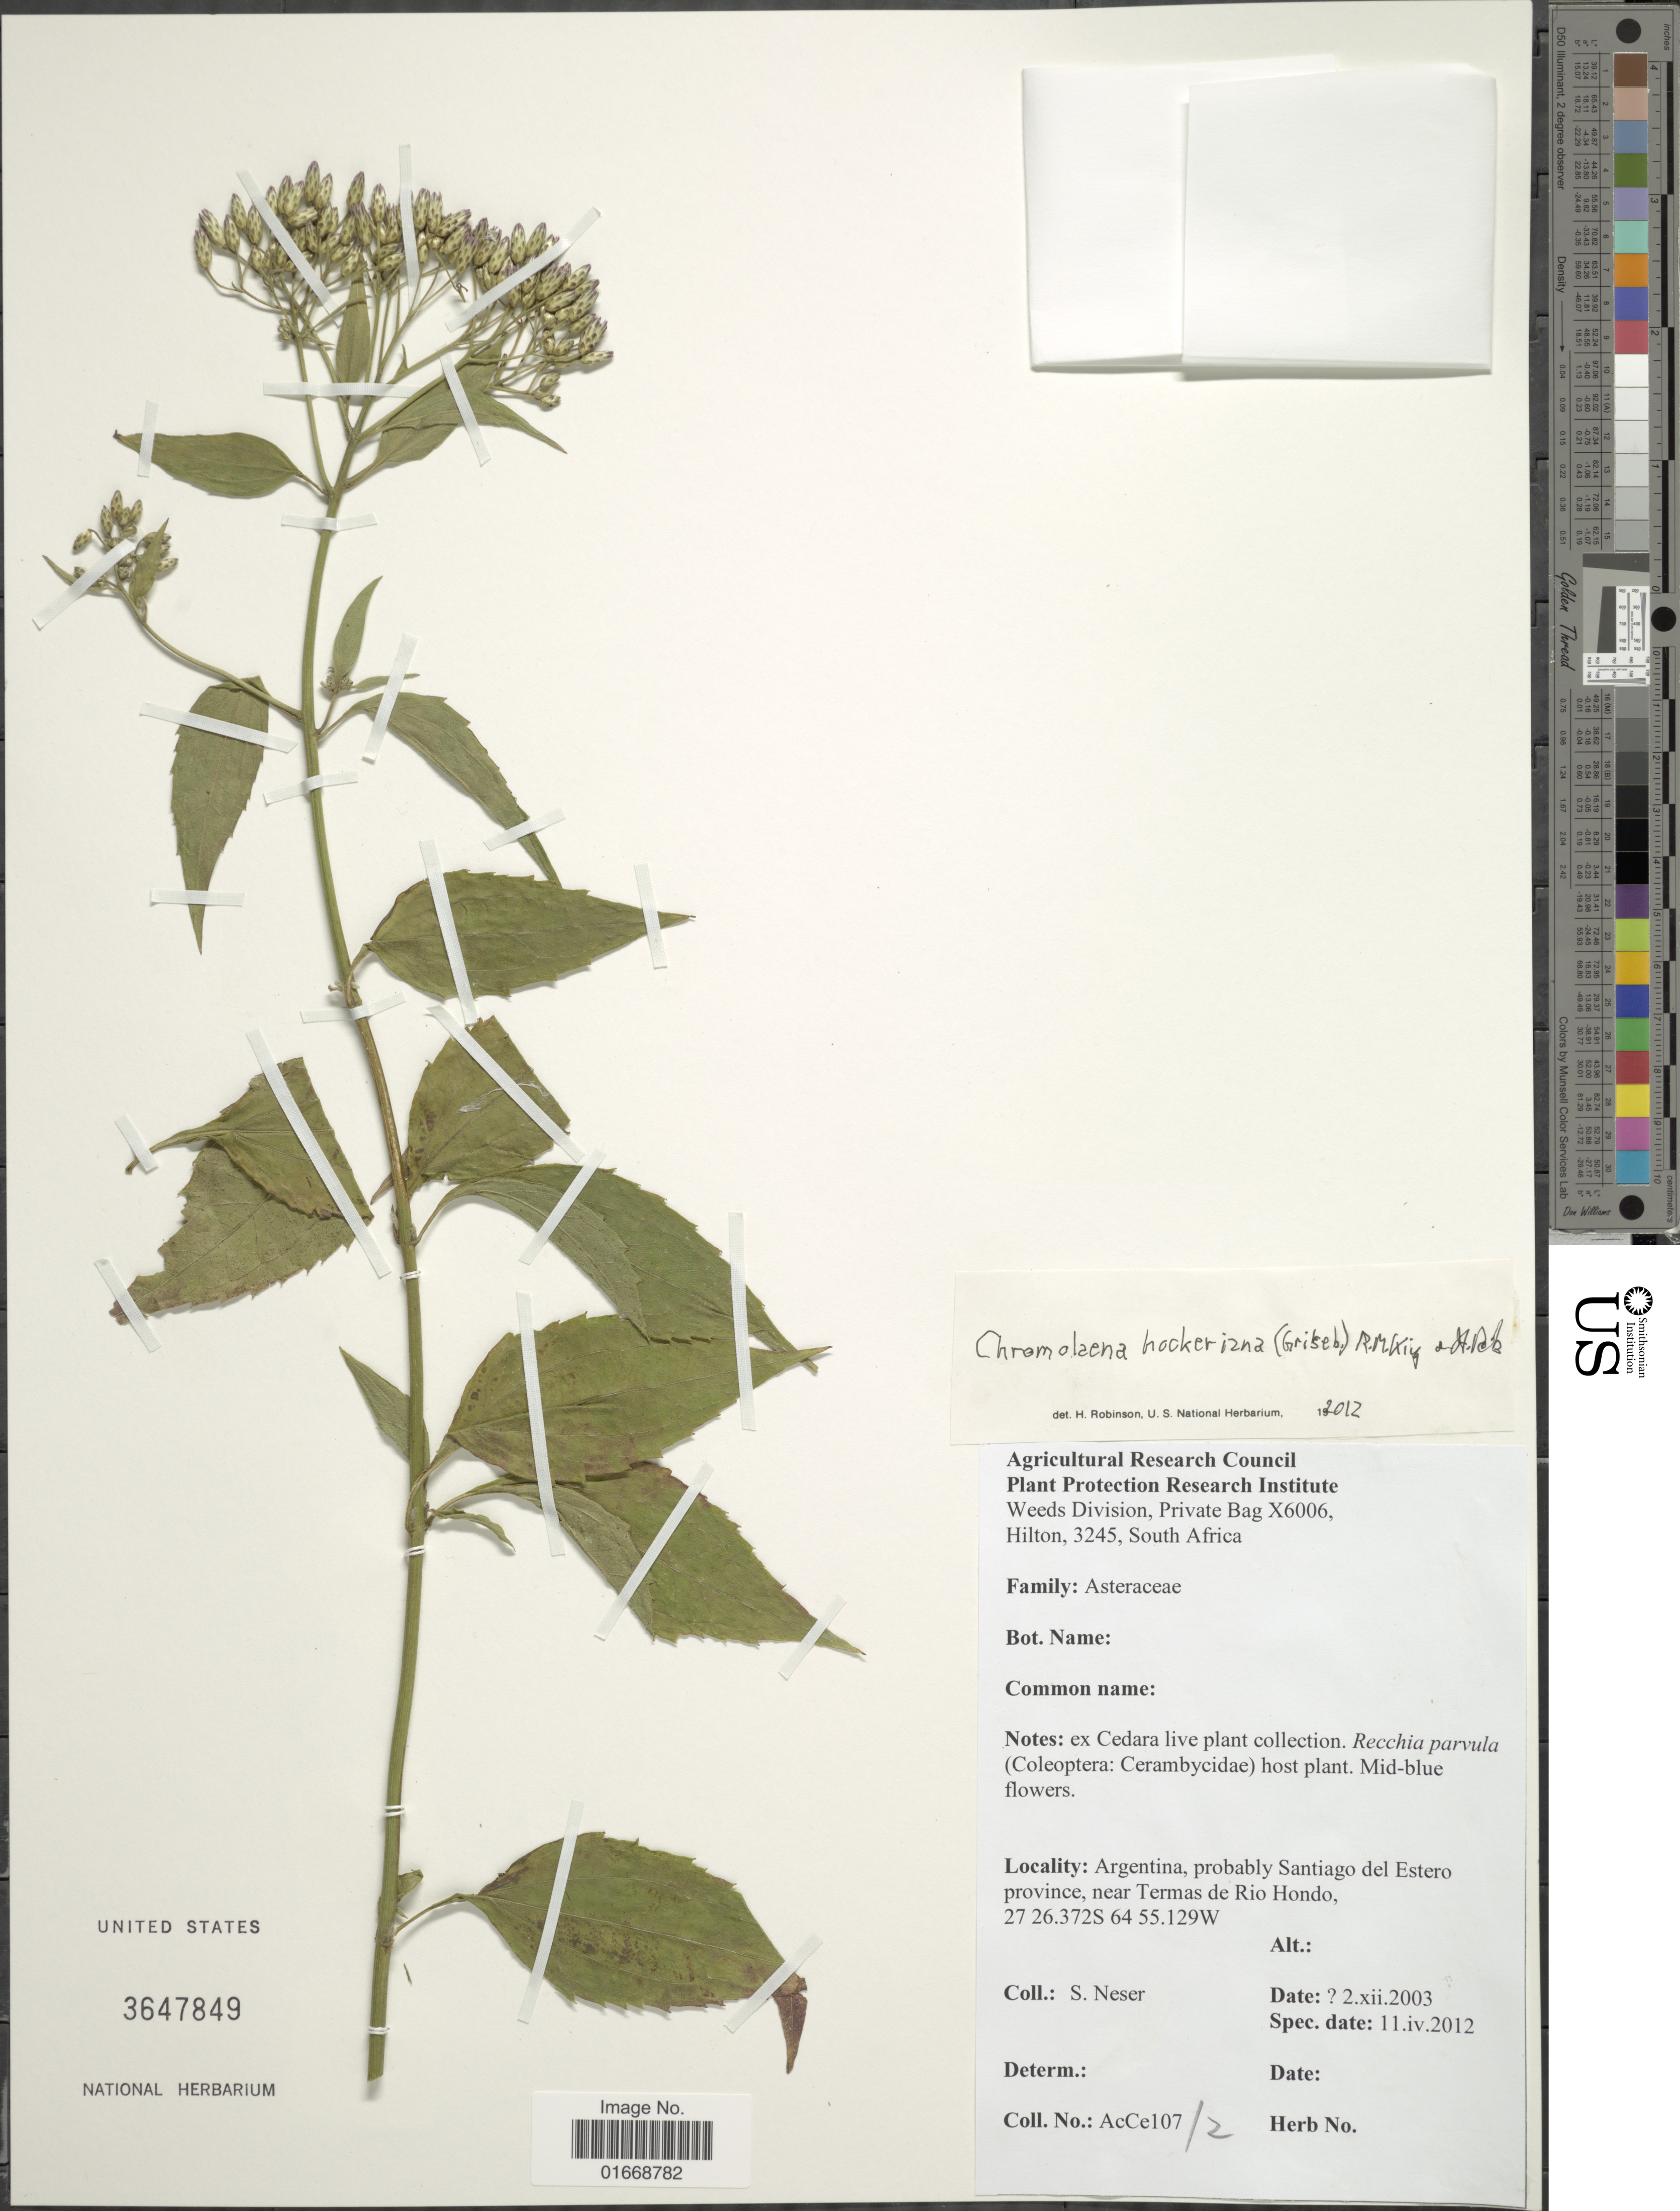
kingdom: Plantae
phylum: Tracheophyta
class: Magnoliopsida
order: Asterales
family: Asteraceae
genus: Chromolaena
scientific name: Chromolaena hookeriana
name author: (Griseb.) R.M. King & H. Rob.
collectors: S. Neser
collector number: AcCe107/2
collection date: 2003-12-02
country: Argentina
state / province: Santiago del Estero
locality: Probably Santiago del Estero province, near Termas de Rio Hondo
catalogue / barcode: US 3647849